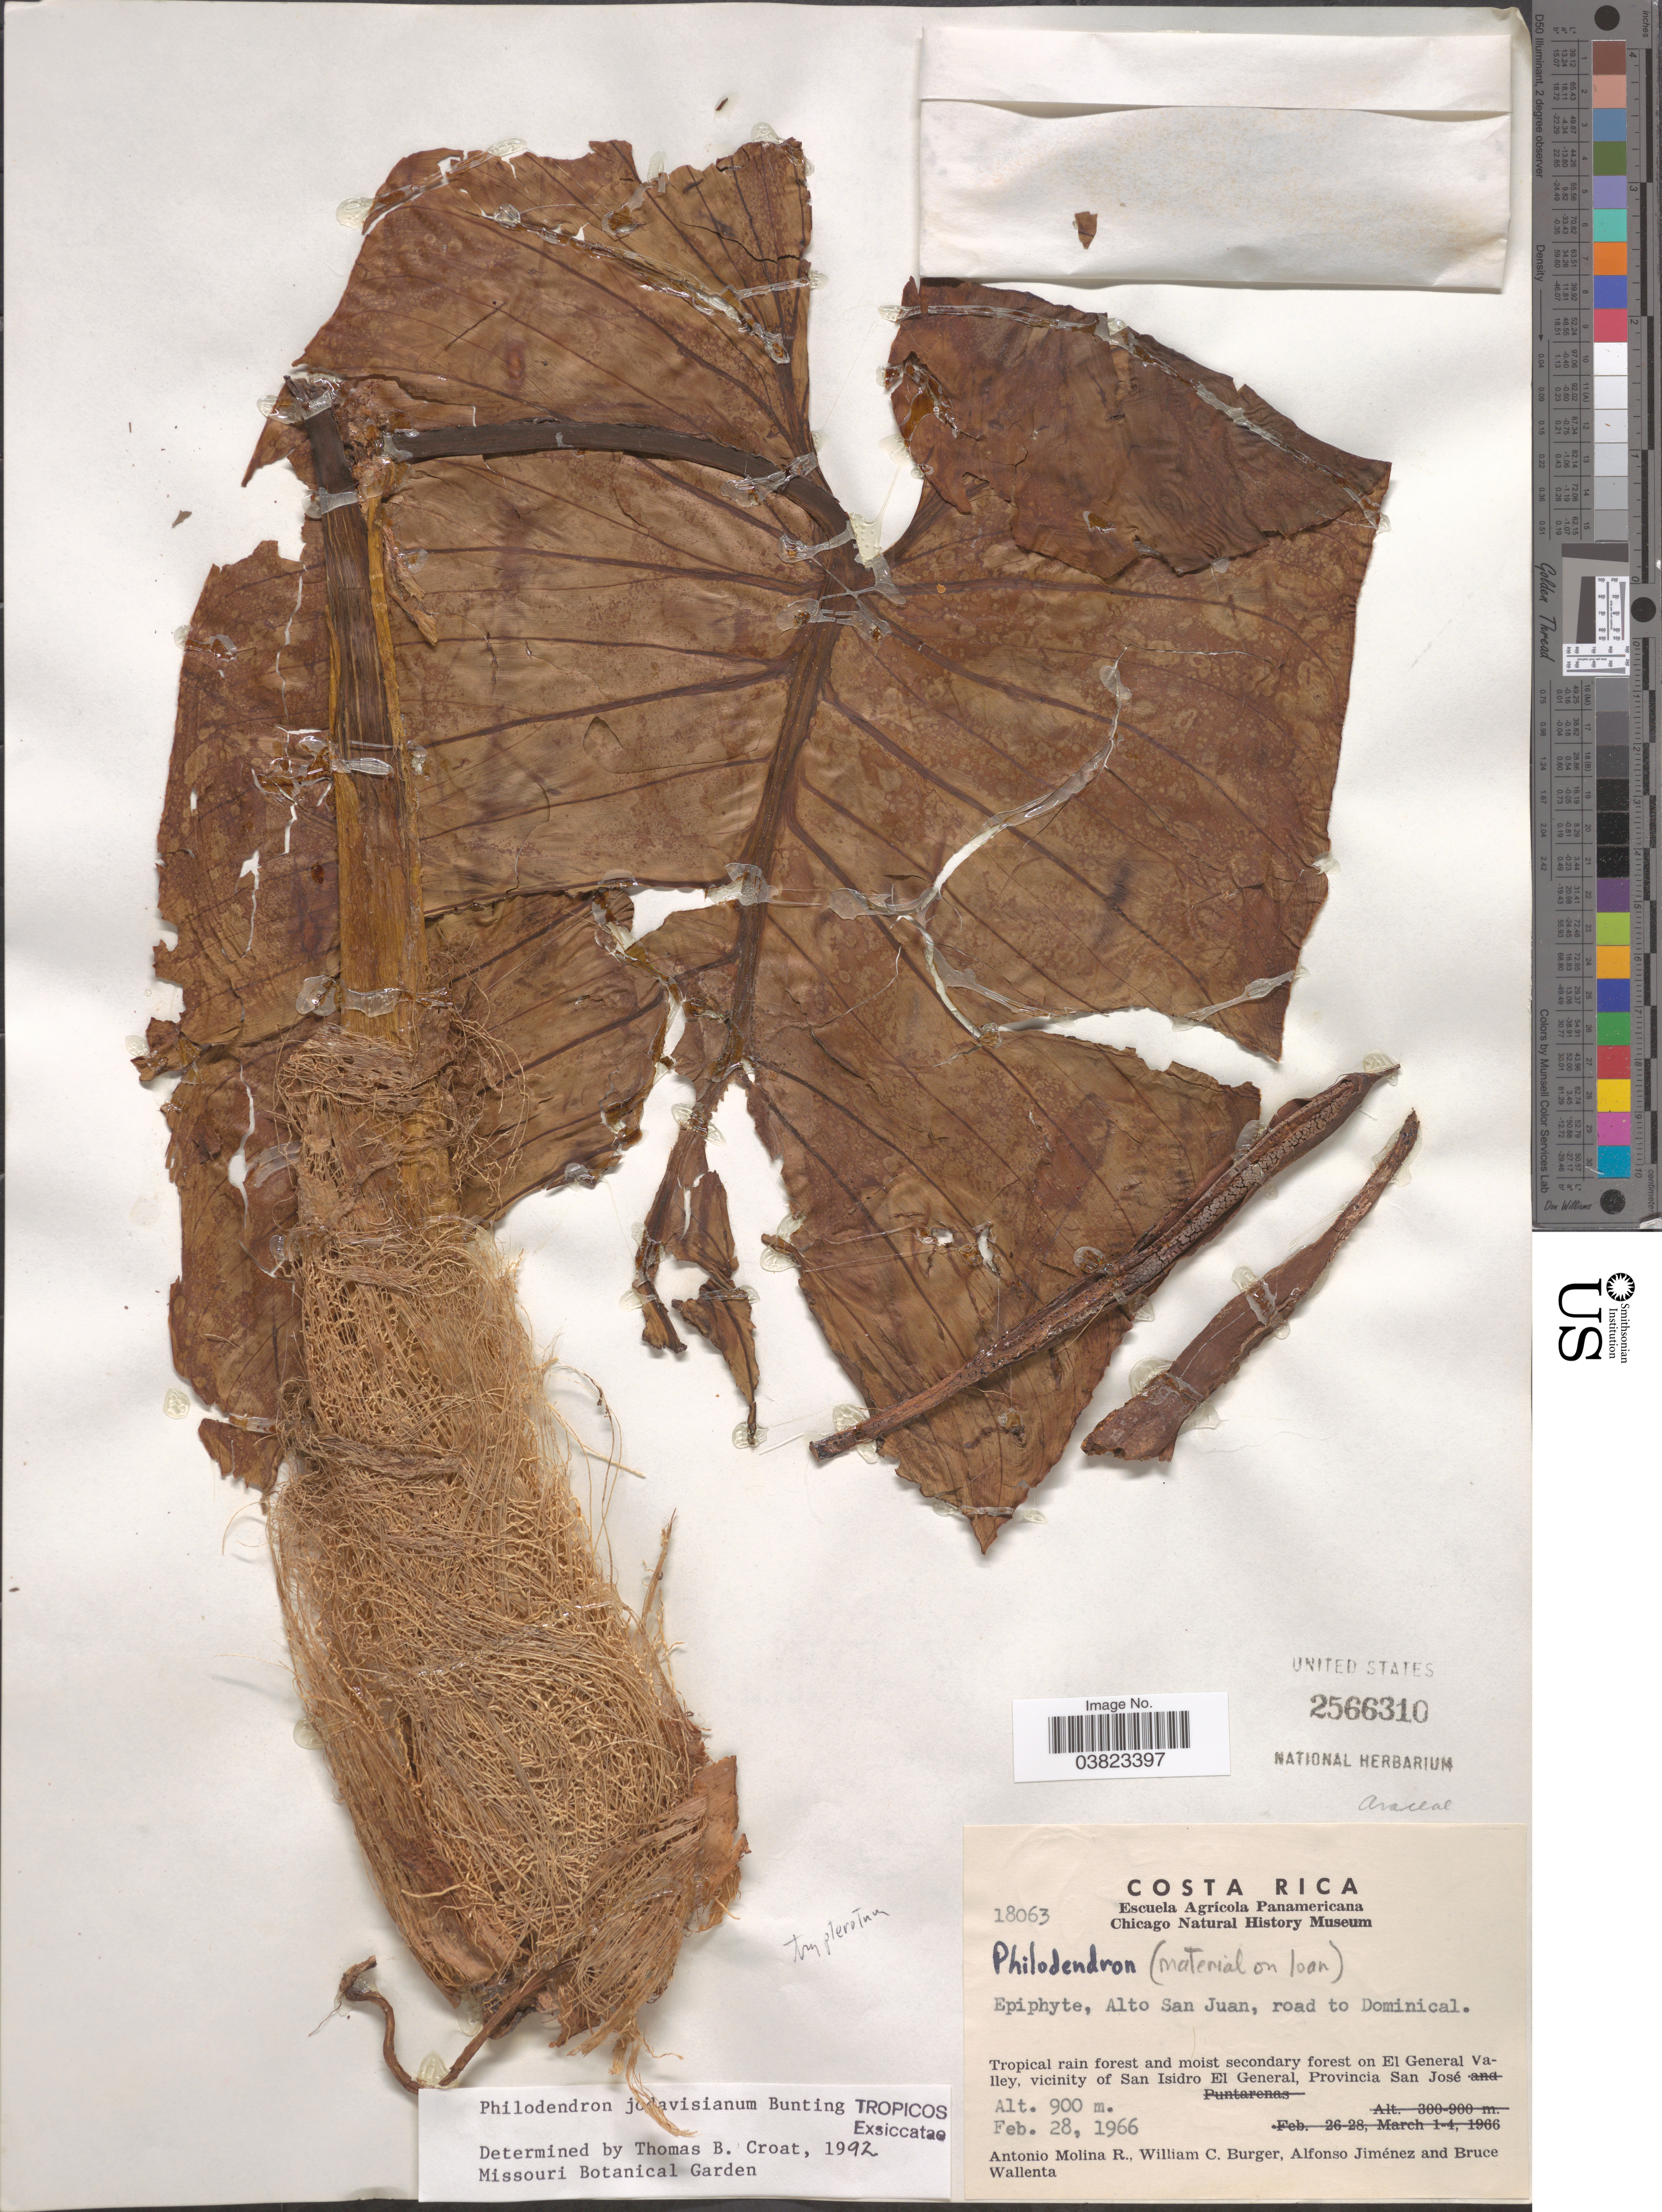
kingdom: Plantae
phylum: Tracheophyta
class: Liliopsida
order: Alismatales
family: Araceae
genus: Philodendron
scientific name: Philodendron jodavisianum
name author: G.S. Bunting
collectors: A. Molina R., W. Burger, A. Jiménez & B. Wallenta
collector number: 18063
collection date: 1966-02-28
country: Costa Rica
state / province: San José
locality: Tropical rain forest and moist secondary forest on El General Valley, vicinity of San Isidro El General.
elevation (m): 900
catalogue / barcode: US 2566310